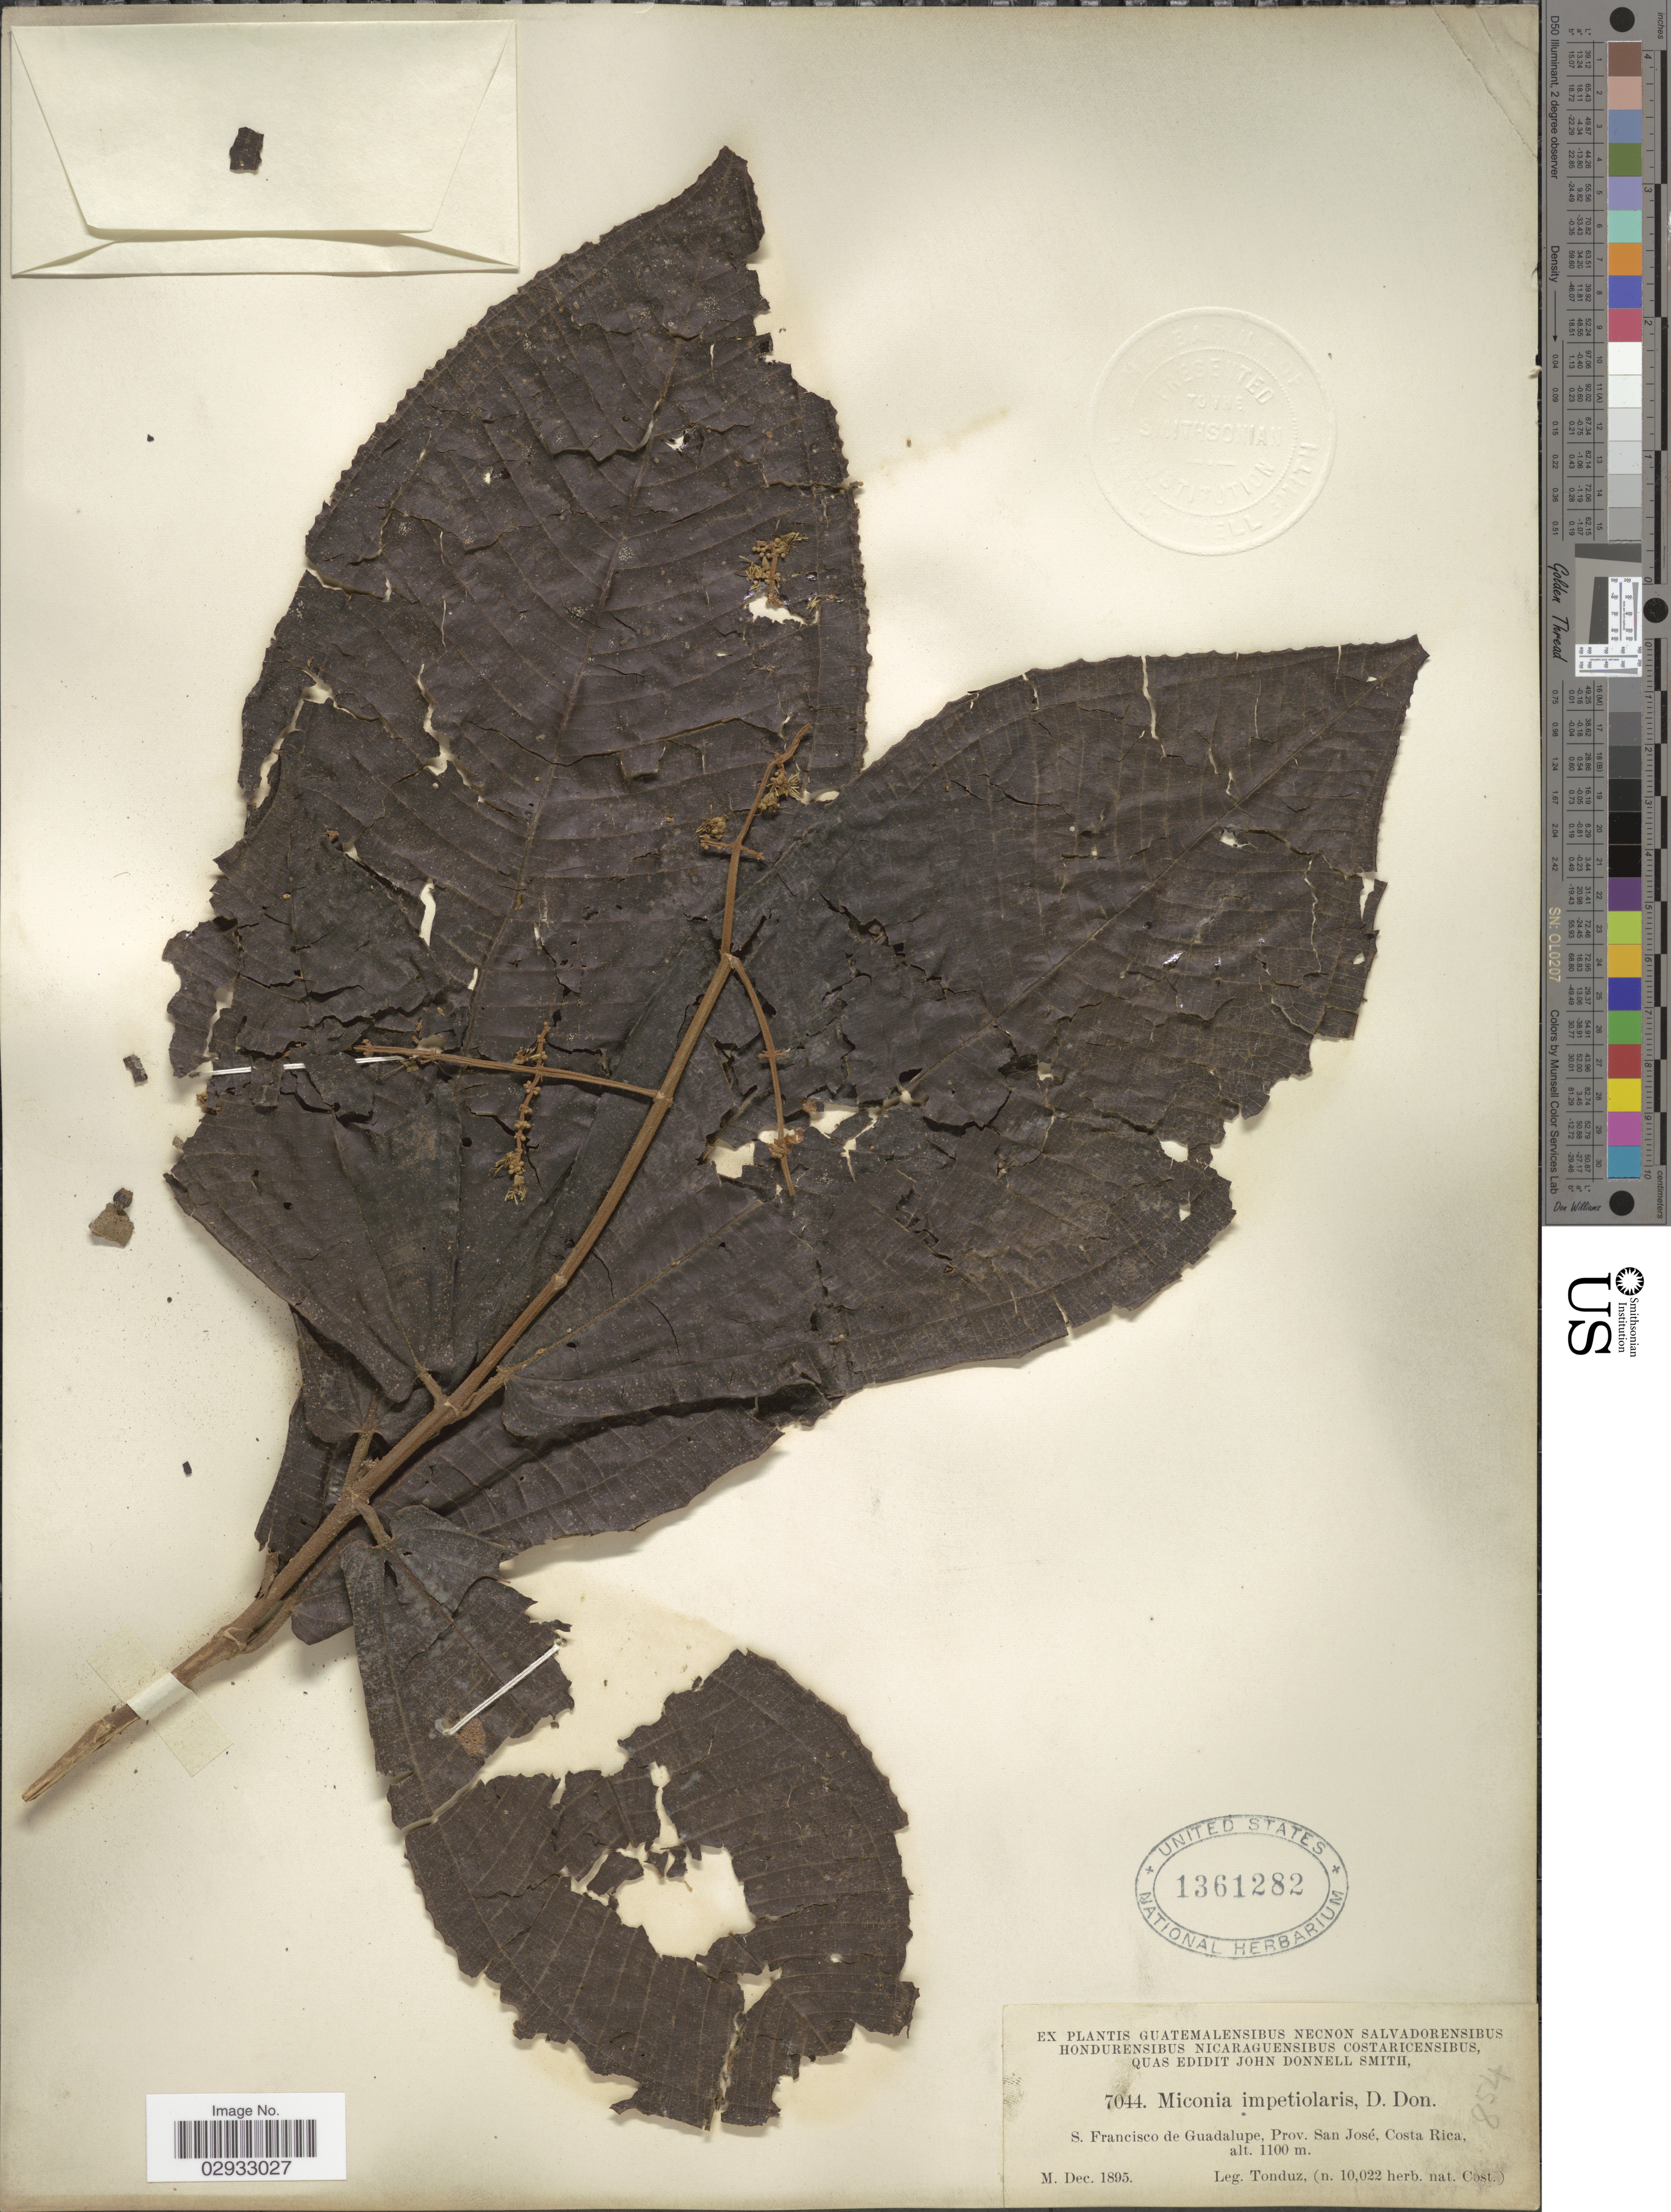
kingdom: Plantae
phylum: Tracheophyta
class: Magnoliopsida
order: Myrtales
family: Melastomataceae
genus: Miconia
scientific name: Miconia impetiolaris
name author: (Sw.) D. Don ex DC.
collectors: Tonduz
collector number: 7044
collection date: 1895-12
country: Costa Rica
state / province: San José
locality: S. Francisco de Guadalupe, Prov. San José.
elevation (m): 1100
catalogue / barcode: US 1361282